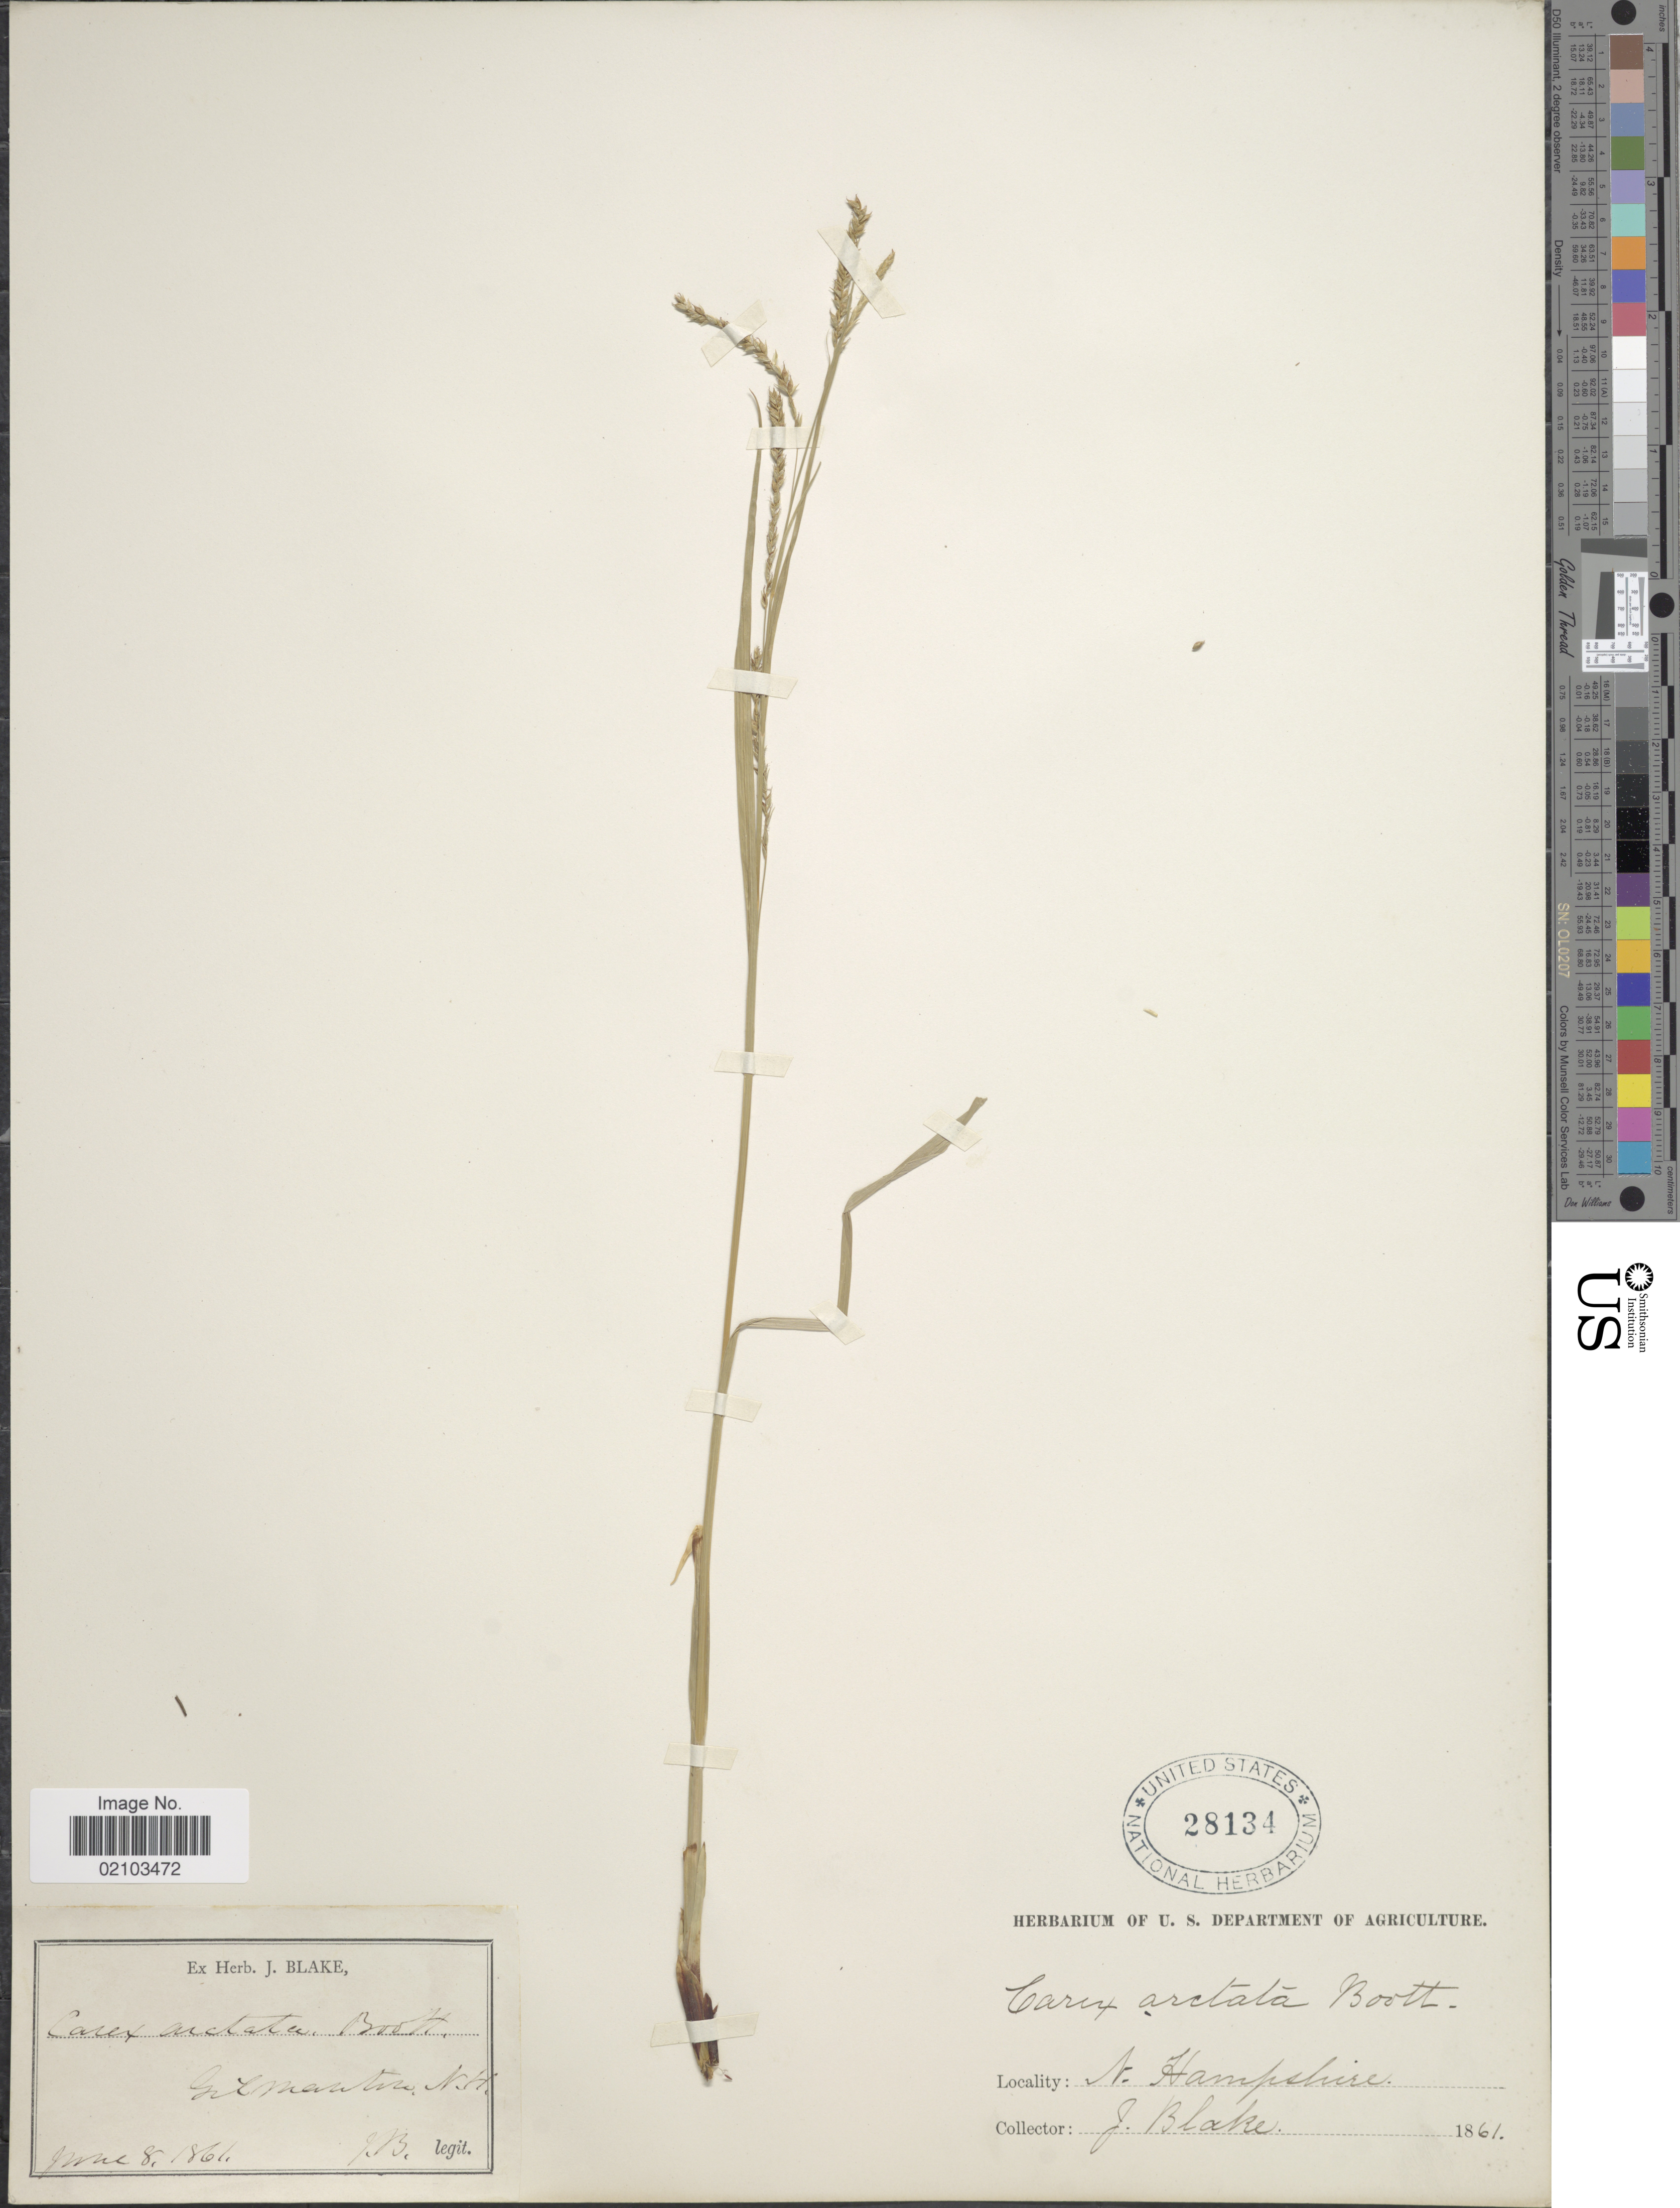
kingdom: Plantae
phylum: Tracheophyta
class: Liliopsida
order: Poales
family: Cyperaceae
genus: Carex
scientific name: Carex arctata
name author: Boott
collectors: J. Blake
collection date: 1861-06-08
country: United States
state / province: New Hampshire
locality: Gilmanton.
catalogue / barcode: US 28134